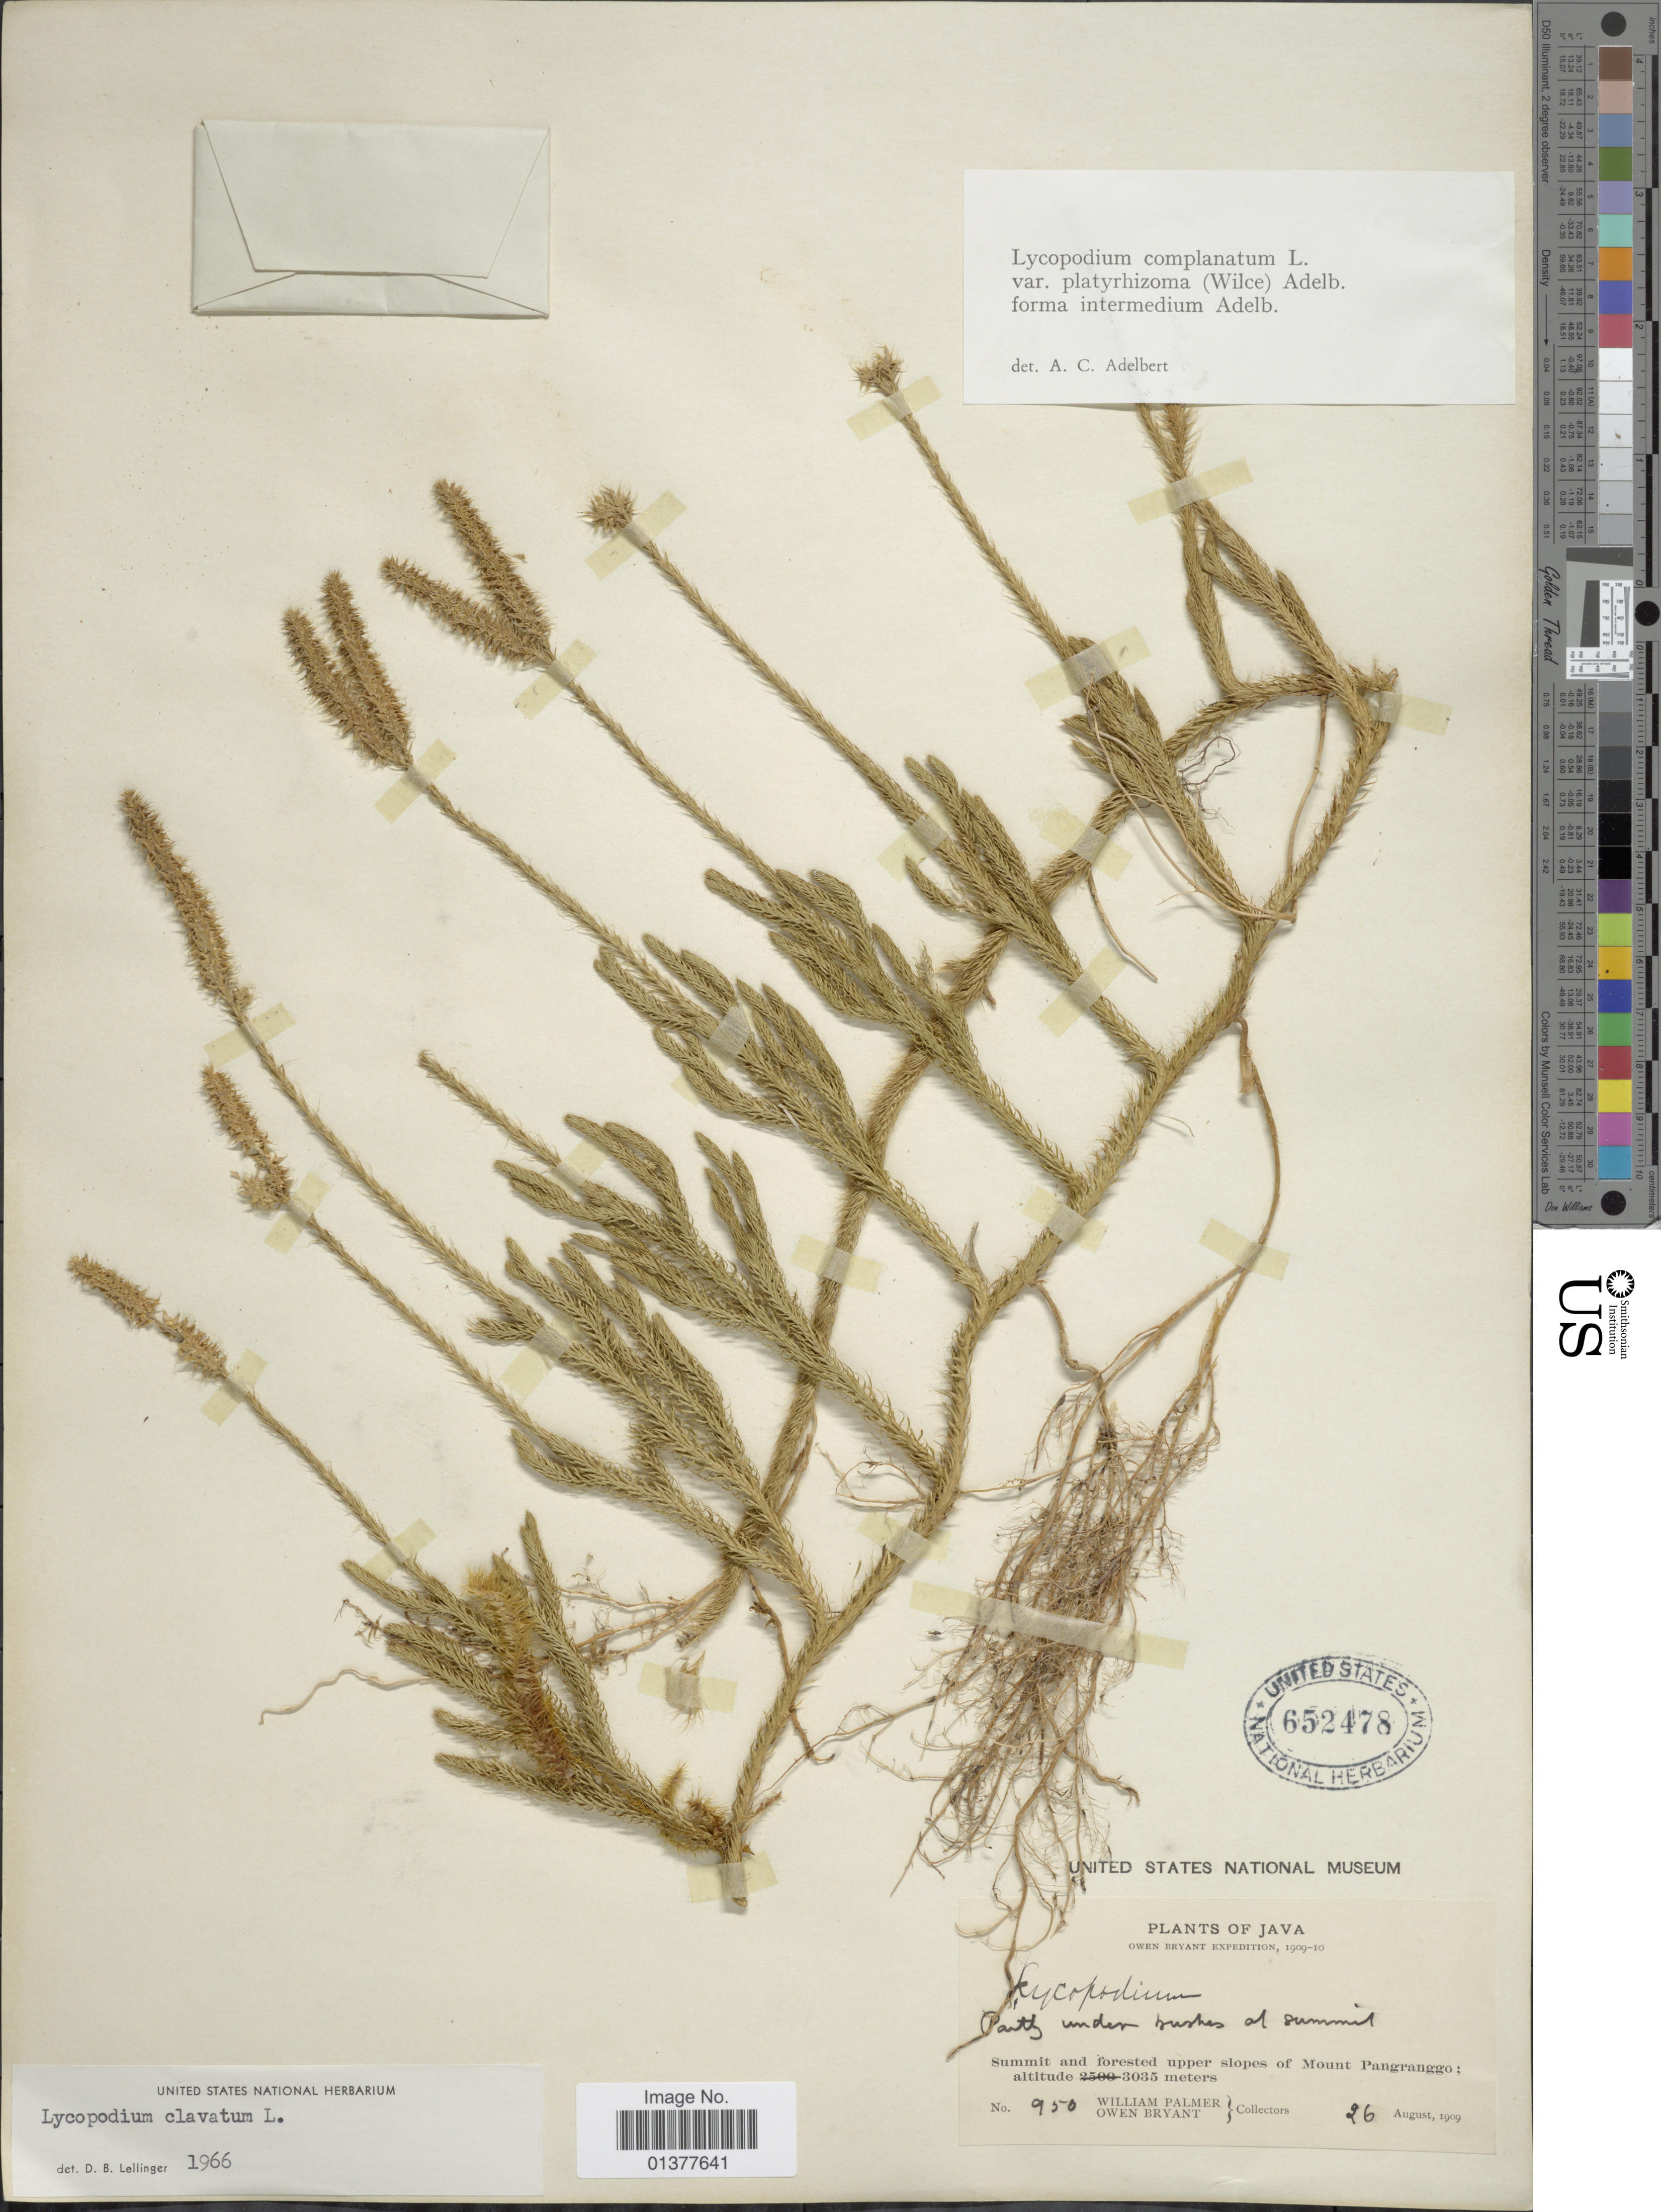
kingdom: Plantae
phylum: Tracheophyta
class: Lycopodiopsida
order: Lycopodiales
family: Lycopodiaceae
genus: Lycopodium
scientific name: Lycopodium clavatum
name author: L.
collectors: W. Palmer & O. Bryant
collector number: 950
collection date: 1909-08-26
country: Indonesia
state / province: Java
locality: Summit and forested upper slopes of Mount Pangranggo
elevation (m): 3035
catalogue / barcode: US 652478